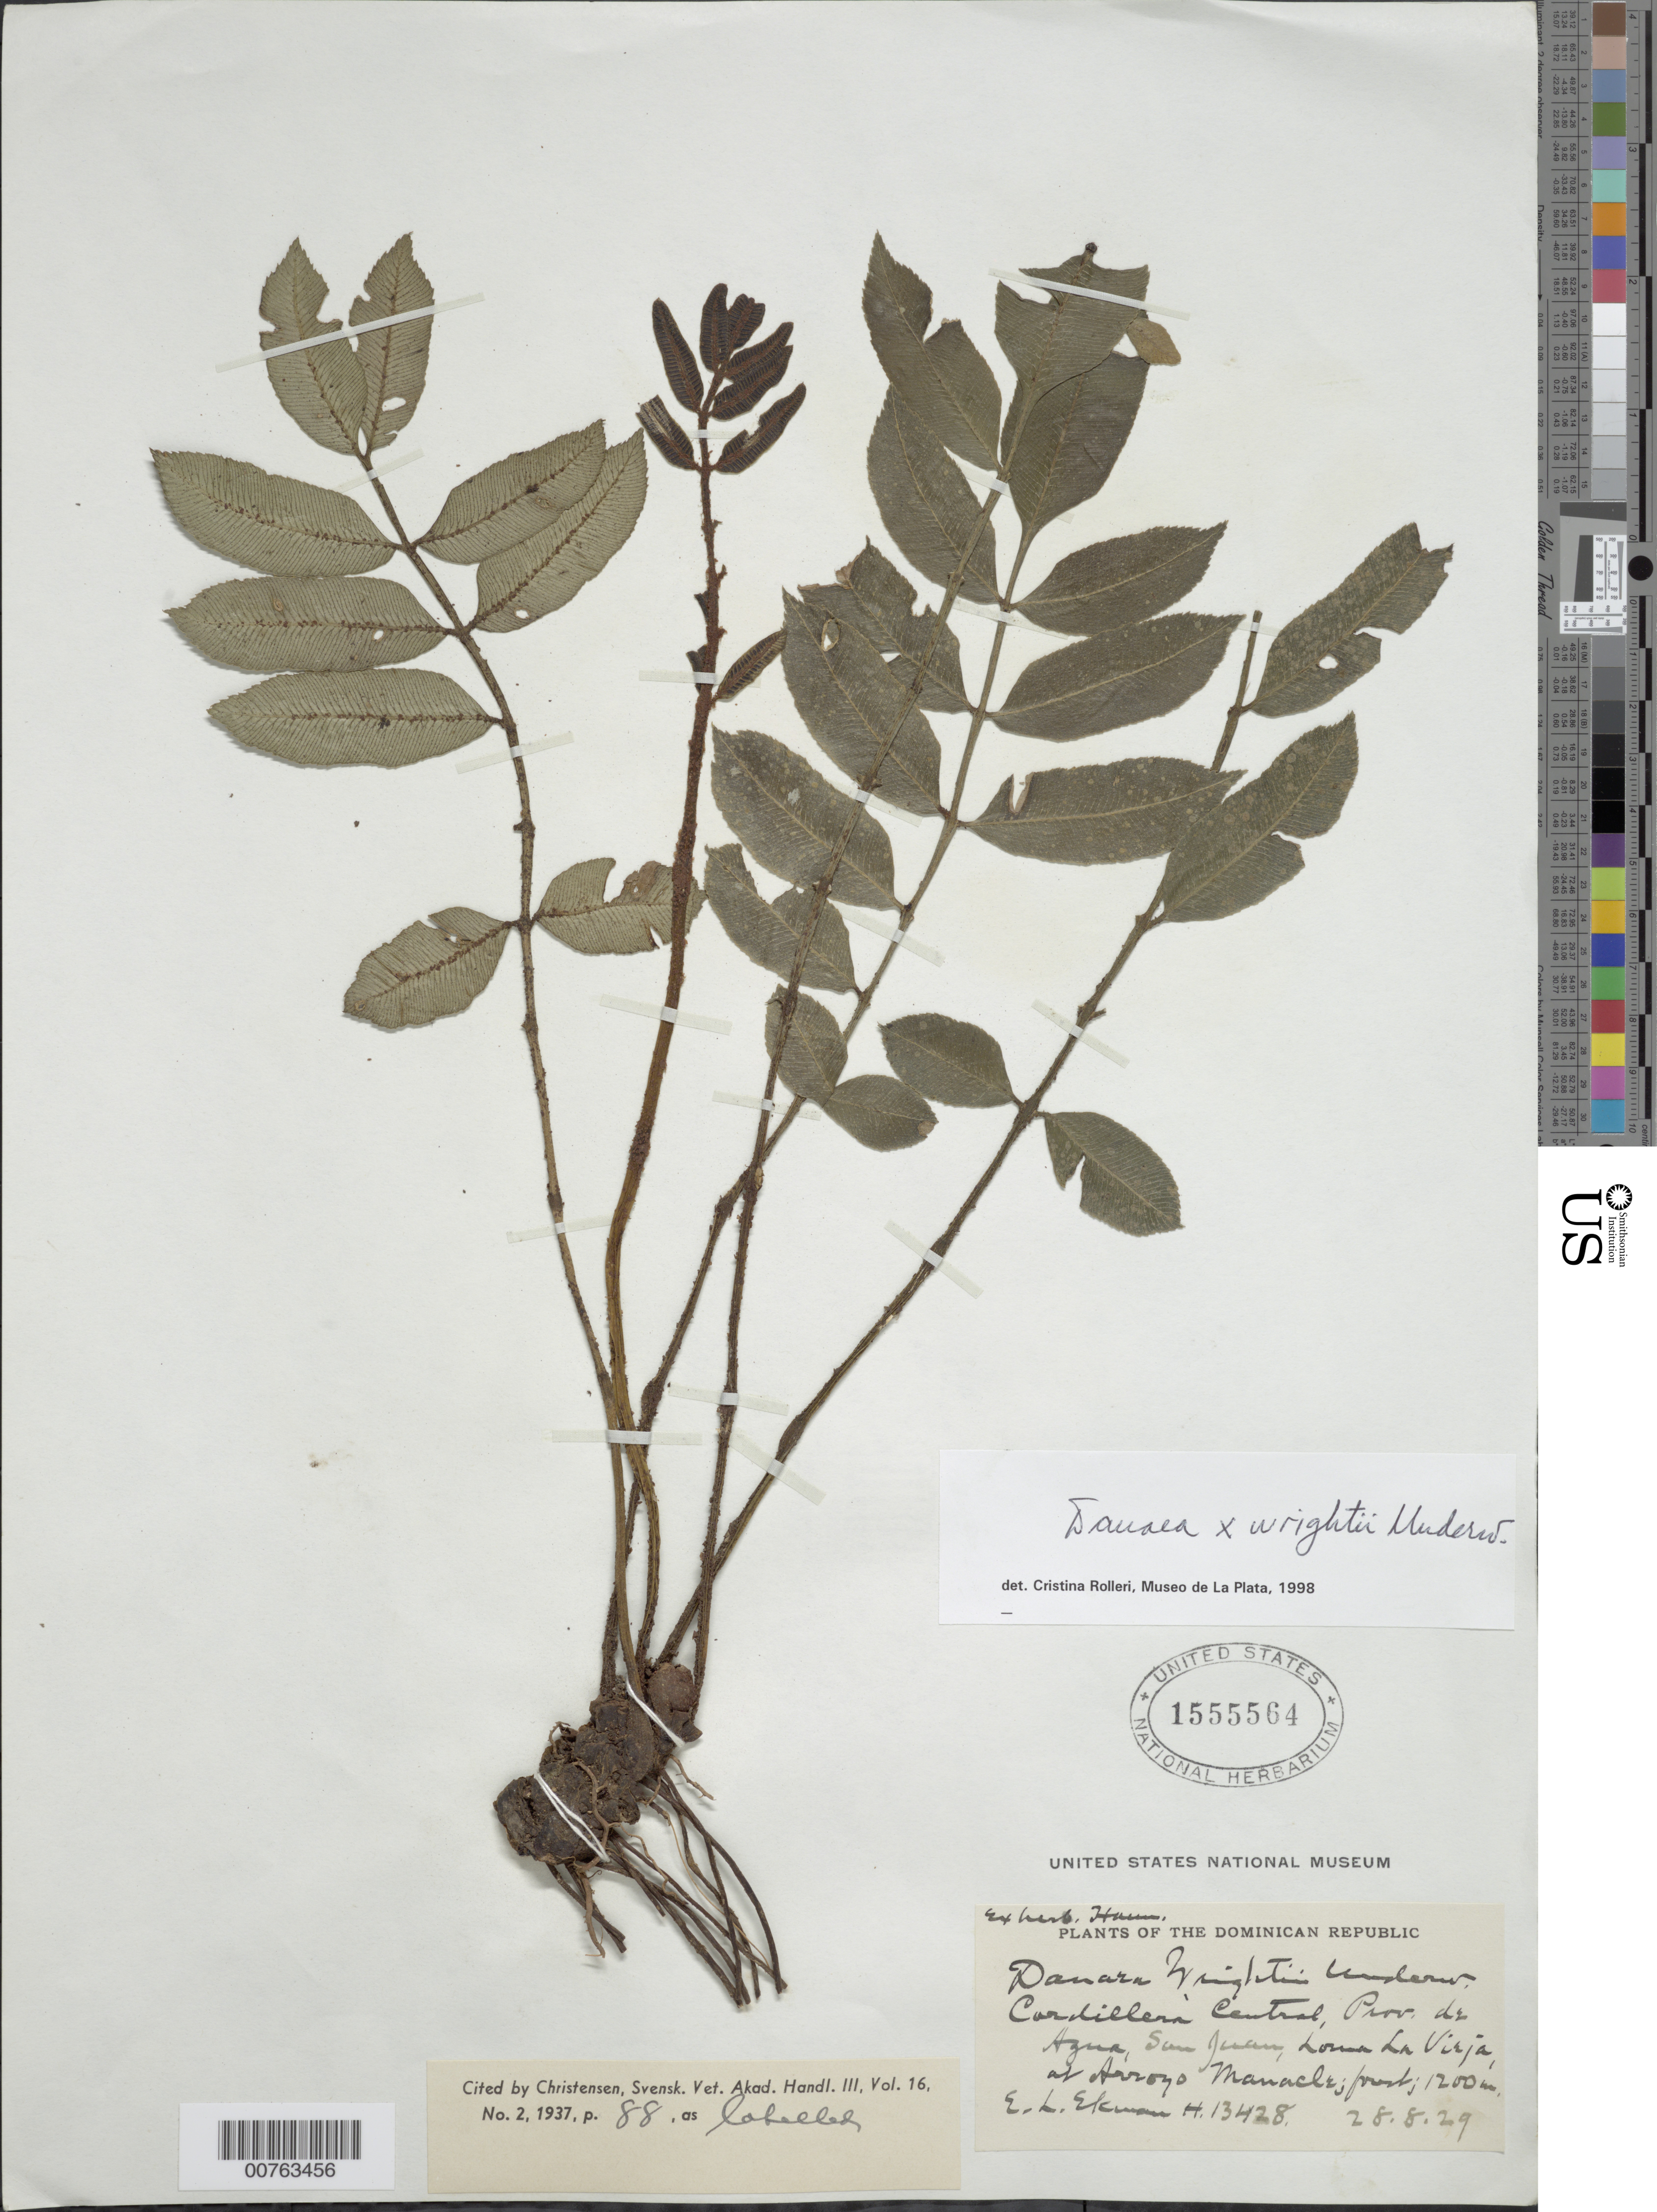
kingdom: Plantae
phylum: Tracheophyta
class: Polypodiopsida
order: Marattiales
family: Marattiaceae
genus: Danaea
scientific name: Danaea x wrightii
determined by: Rolleri, Cristina H.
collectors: E. L. Ekman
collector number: H 13428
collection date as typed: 28 Aug 1929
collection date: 1929-08-28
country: Dominican Republic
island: Hispaniola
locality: Cordillera Central. Provincia de Azua, San Juan, Loma La Vieja, at Arroyo Manacle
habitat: Forest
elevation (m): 1200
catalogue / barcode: US 1555564